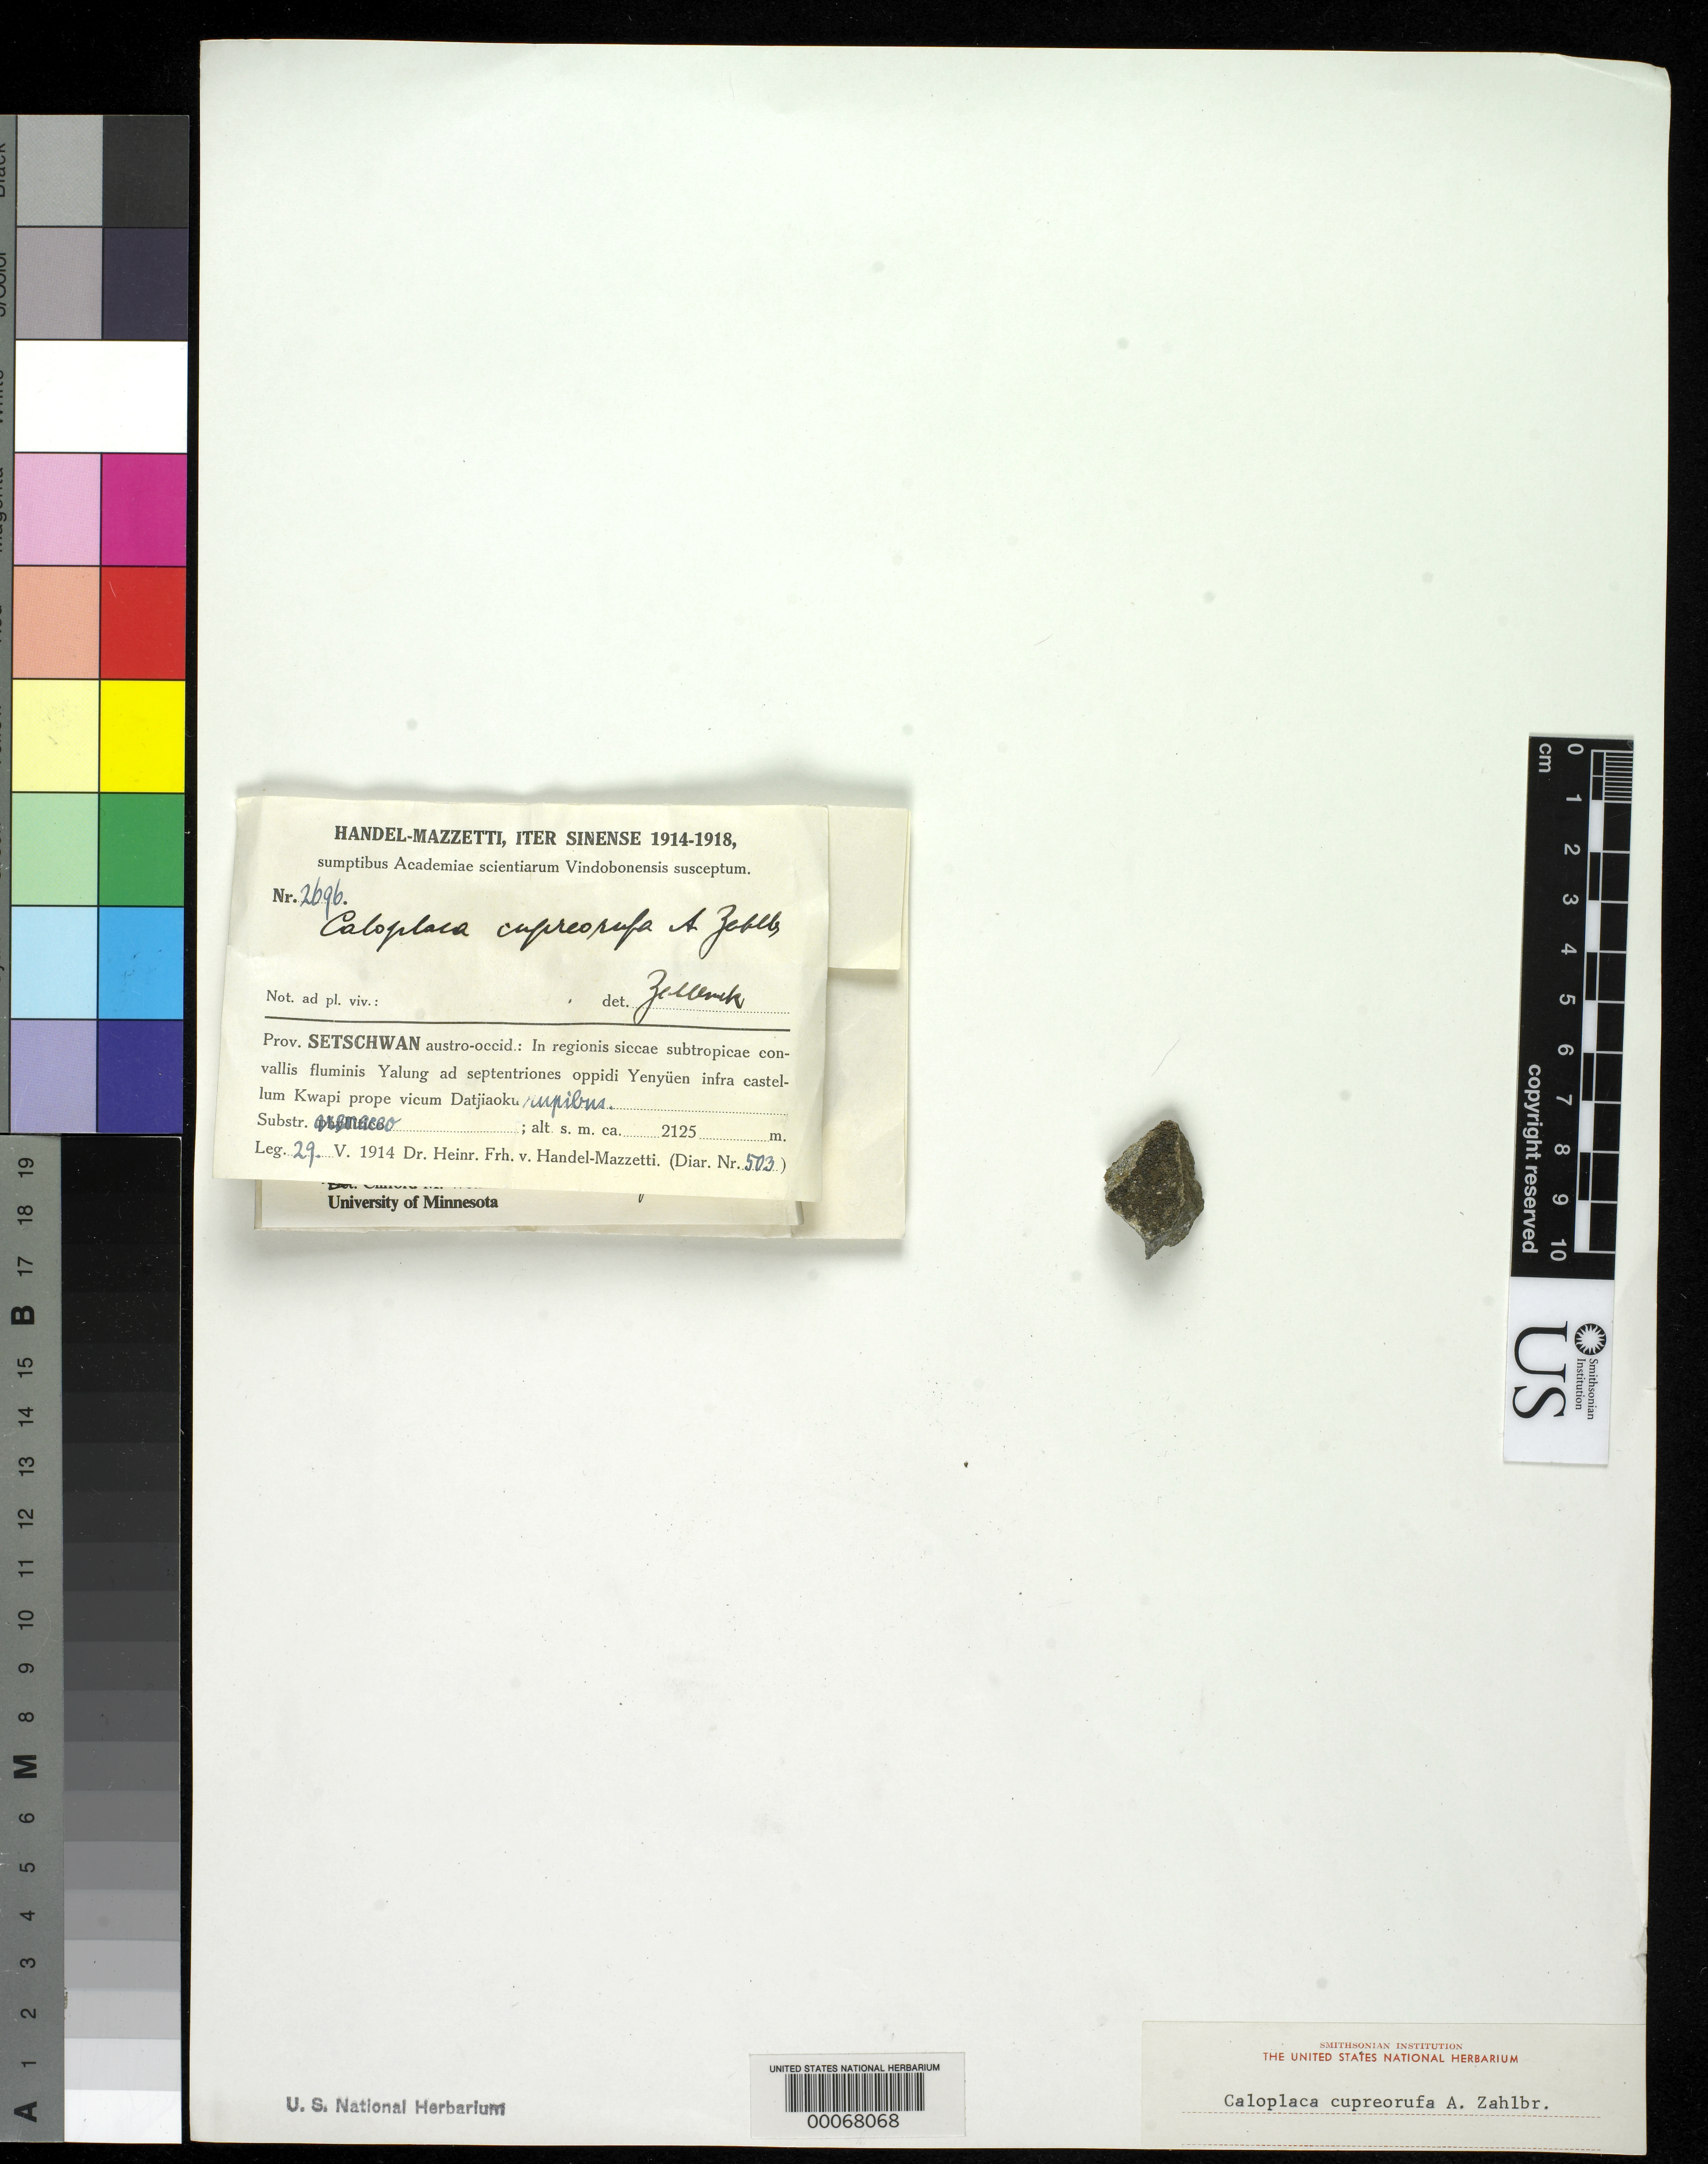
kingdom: Fungi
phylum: Ascomycota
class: Lecanoromycetes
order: Teloschistales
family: Teloschistaceae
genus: Caloplaca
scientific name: Caloplaca cupreorufa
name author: Zahlbr. in Hand.-Mazz.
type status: Isotype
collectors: H. Handel-Mazzetti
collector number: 2696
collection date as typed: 29 May 1914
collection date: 1914-05-29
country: China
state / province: Sichuan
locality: Yalung ad septentriones oppidi Yenuen infra Castellum Kwapi prope vicum Datjiaoku. [Yalung to the N of the town of Yenuen below Kwapi Fortress near the village of Datjiaoku.]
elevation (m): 2125